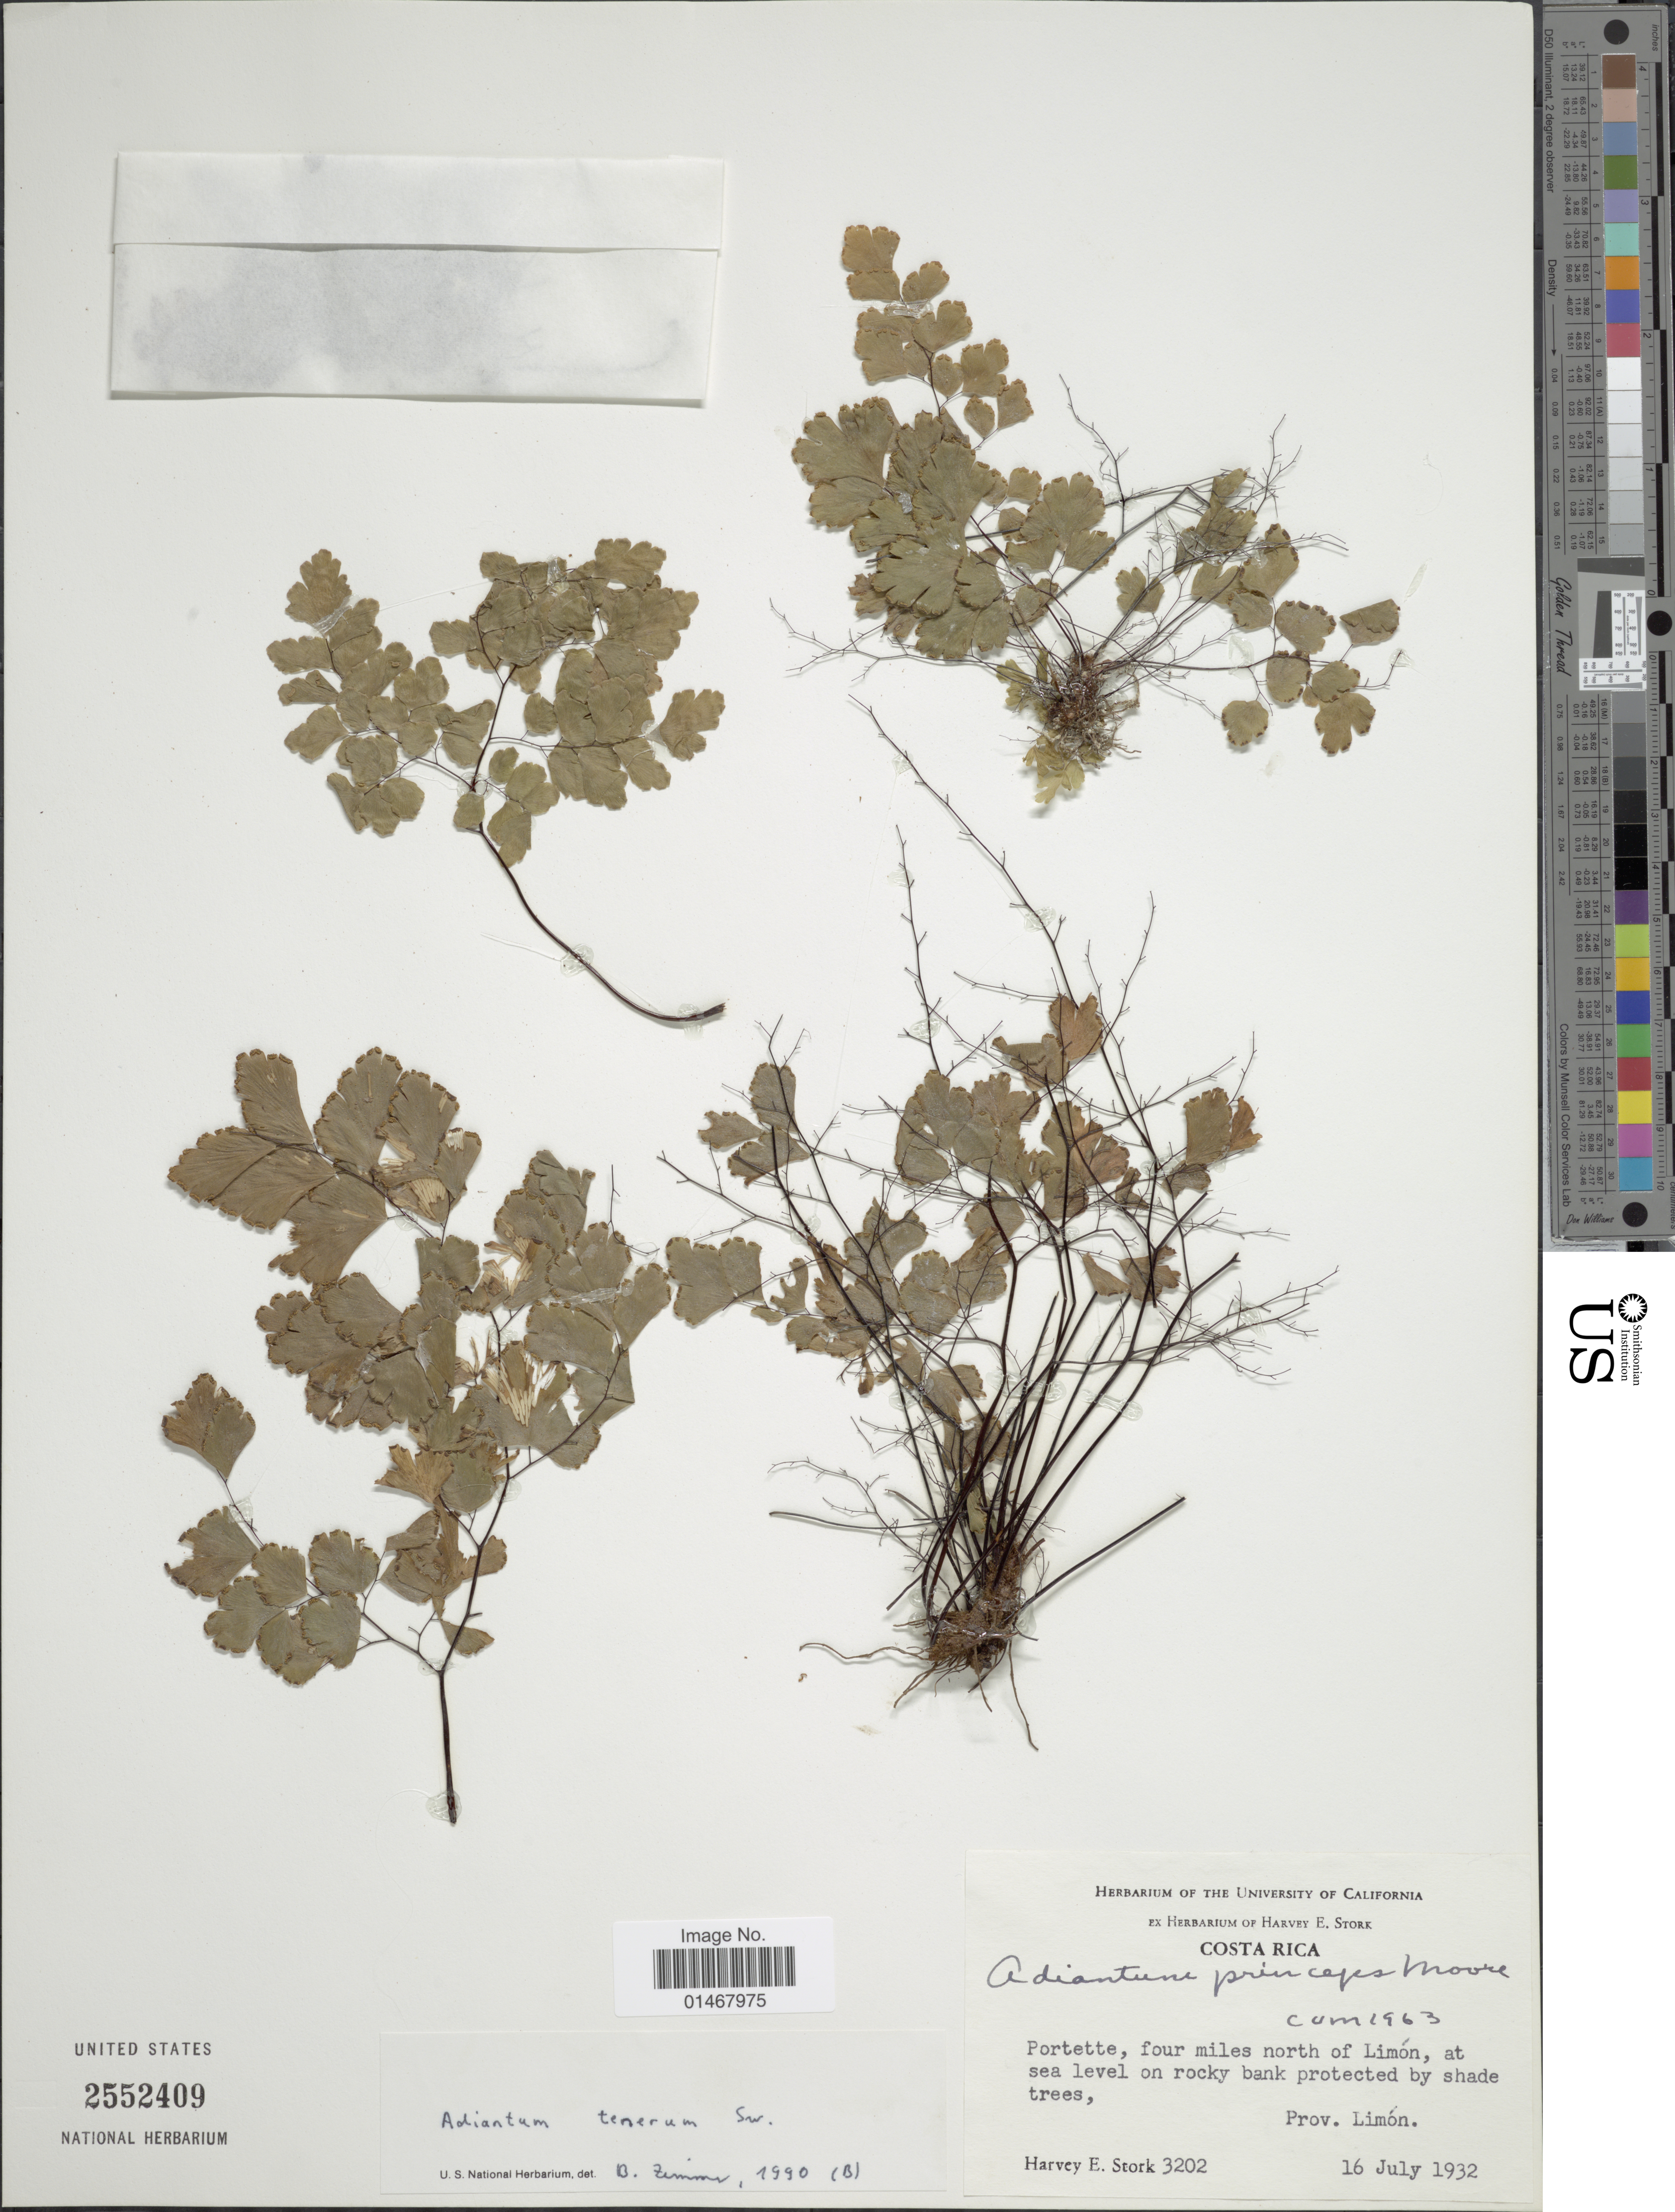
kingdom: Plantae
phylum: Tracheophyta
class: Polypodiopsida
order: Polypodiales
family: Pteridaceae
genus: Adiantum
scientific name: Adiantum tenerum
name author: Sw.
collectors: H. E. Stork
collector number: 3202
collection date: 1932-07-16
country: Costa Rica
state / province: Limón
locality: Portette, four miles north of Limón, at sea level on rocky bank protected by shade trees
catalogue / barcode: US 2552409